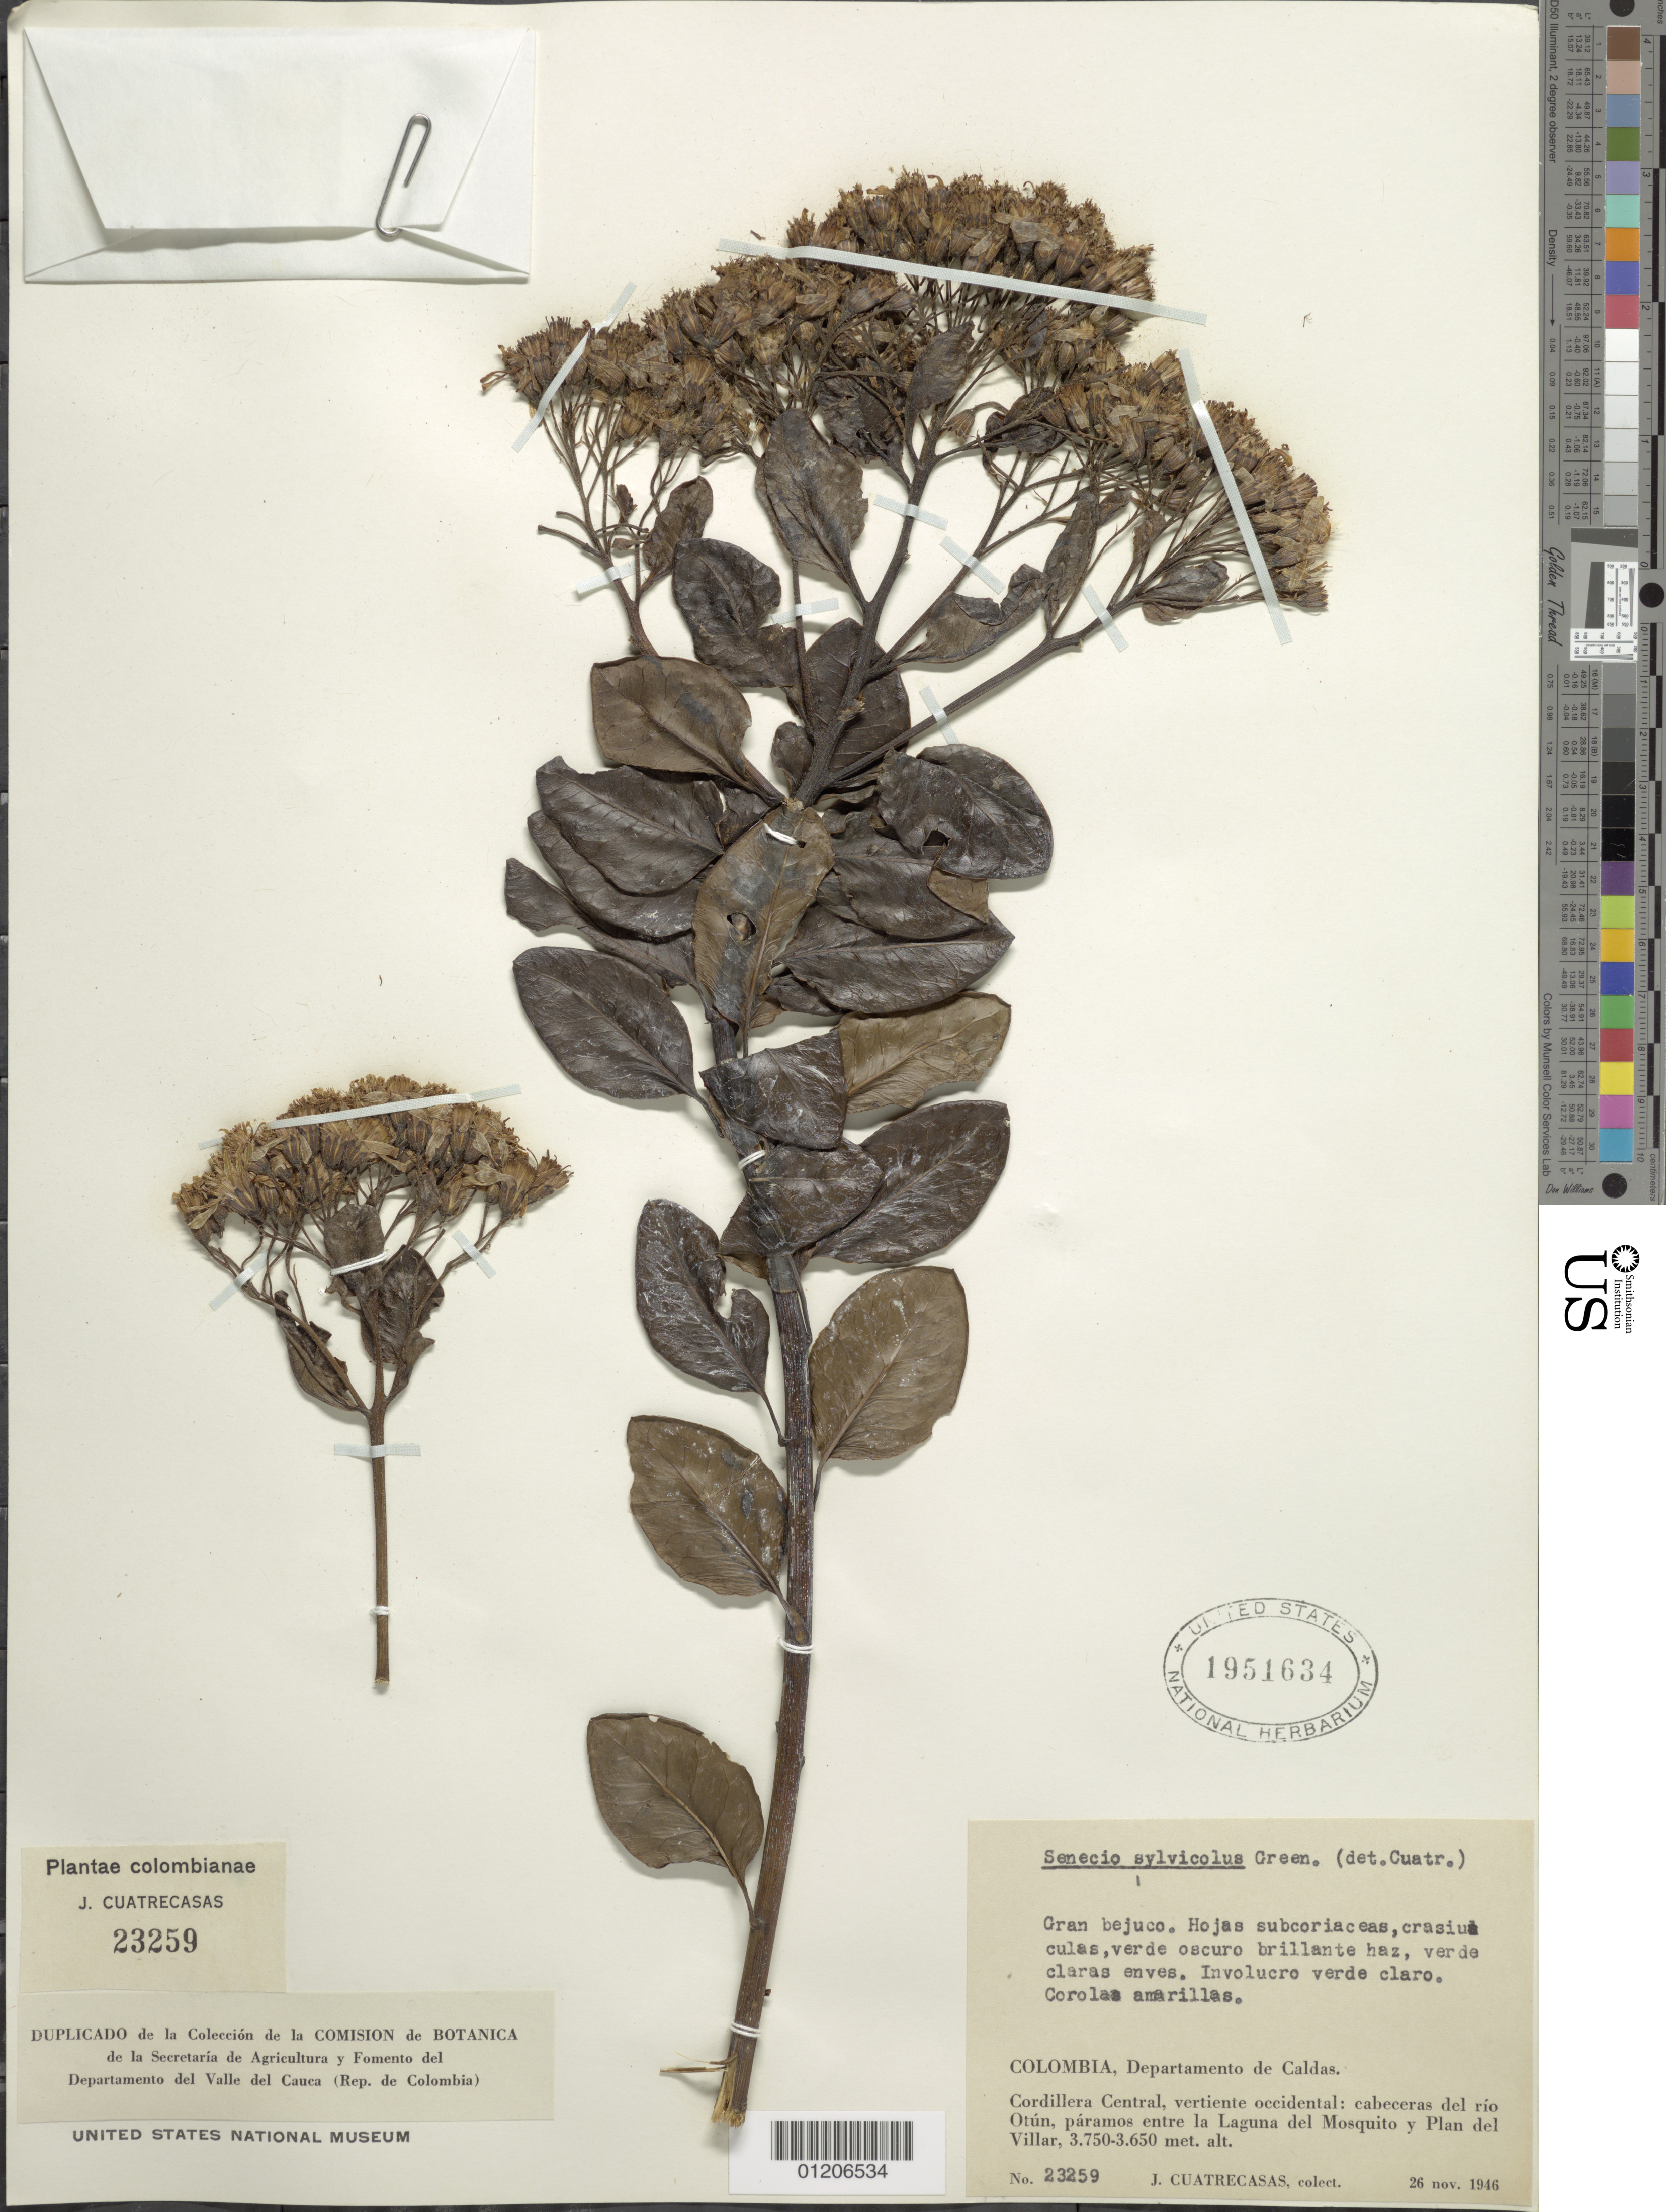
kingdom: Plantae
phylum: Tracheophyta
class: Magnoliopsida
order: Asterales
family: Asteraceae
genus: Pentacalia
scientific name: Pentacalia sylvicola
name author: (Greenm.) Cuatrec.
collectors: J. Cuatrecasas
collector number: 23259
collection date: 1946-11-26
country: Colombia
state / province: Caldas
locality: Cordillera central, vertiente occidental: cabeceras del río Otún, páramos entre la Laguna del Mosquito y Plan del Villar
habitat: Paramo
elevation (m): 3650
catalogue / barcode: US 1951634